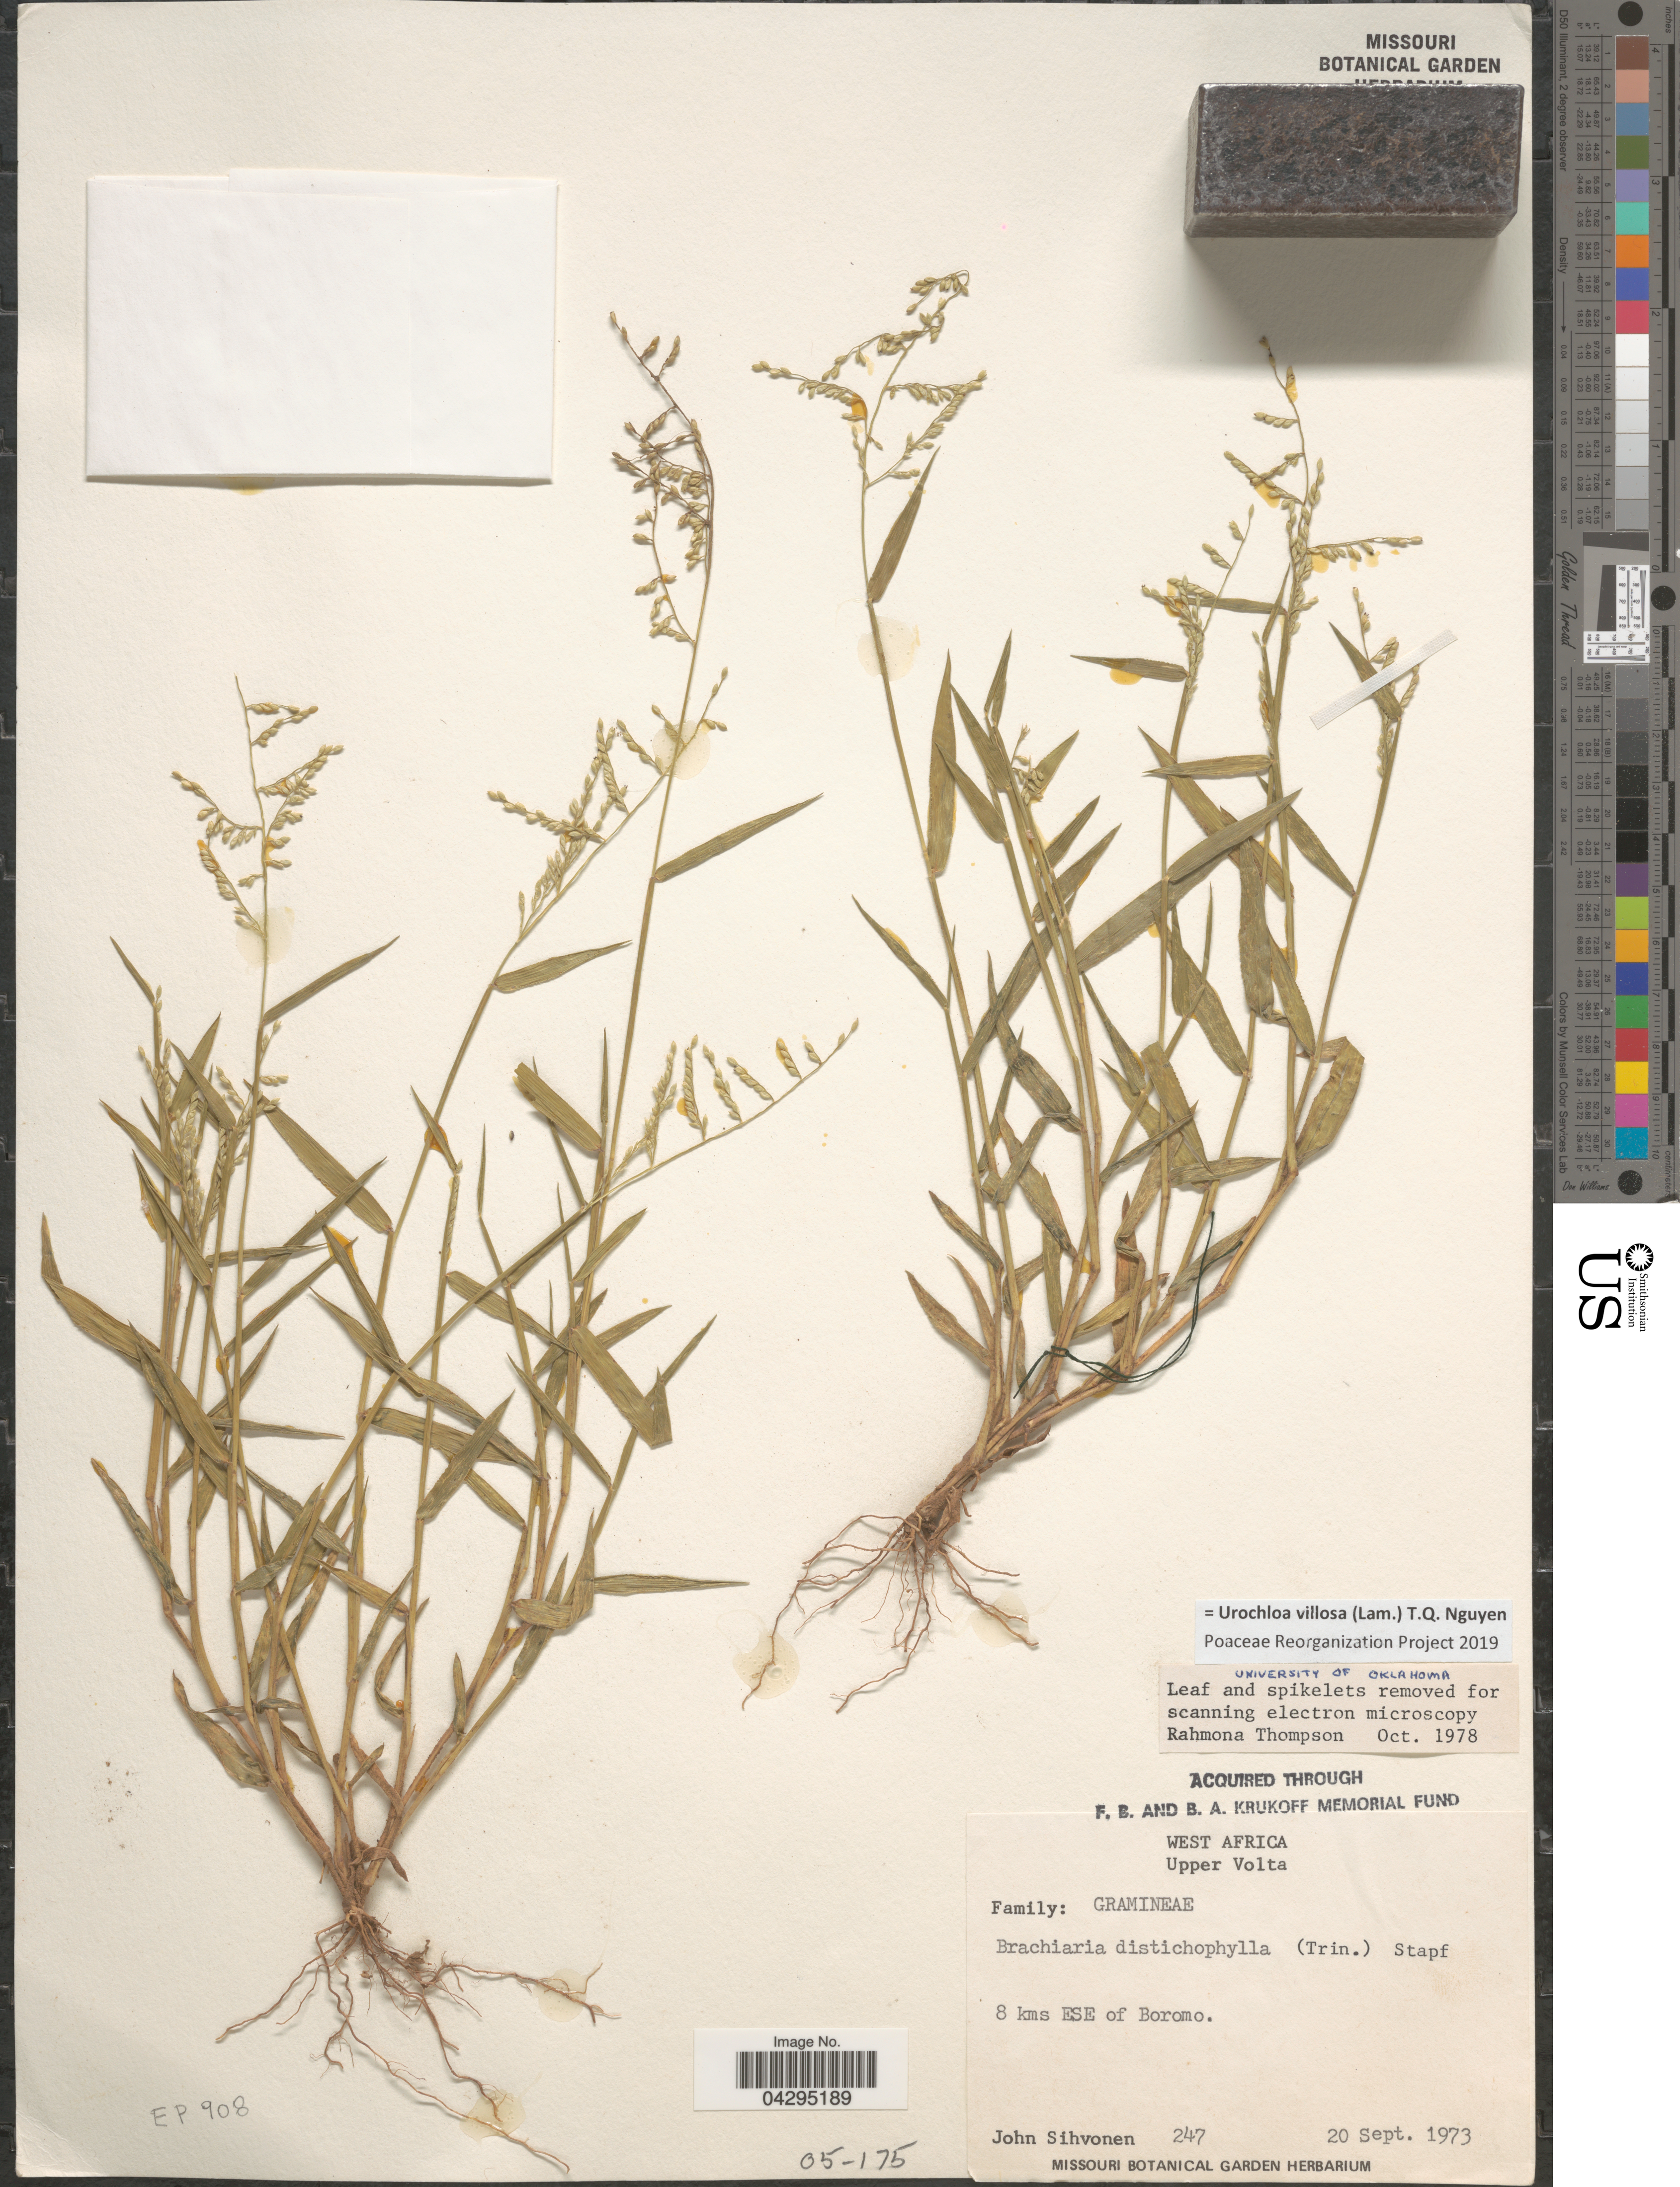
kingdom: Plantae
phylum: Tracheophyta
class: Liliopsida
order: Poales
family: Poaceae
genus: Urochloa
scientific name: Urochloa villosa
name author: (Lam.) T.Q. Nguyen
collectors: J. Sihvonen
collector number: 247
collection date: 1973-09-20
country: Burkina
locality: West Africa. Upper Volta. 8 kms ESE of Boromo.